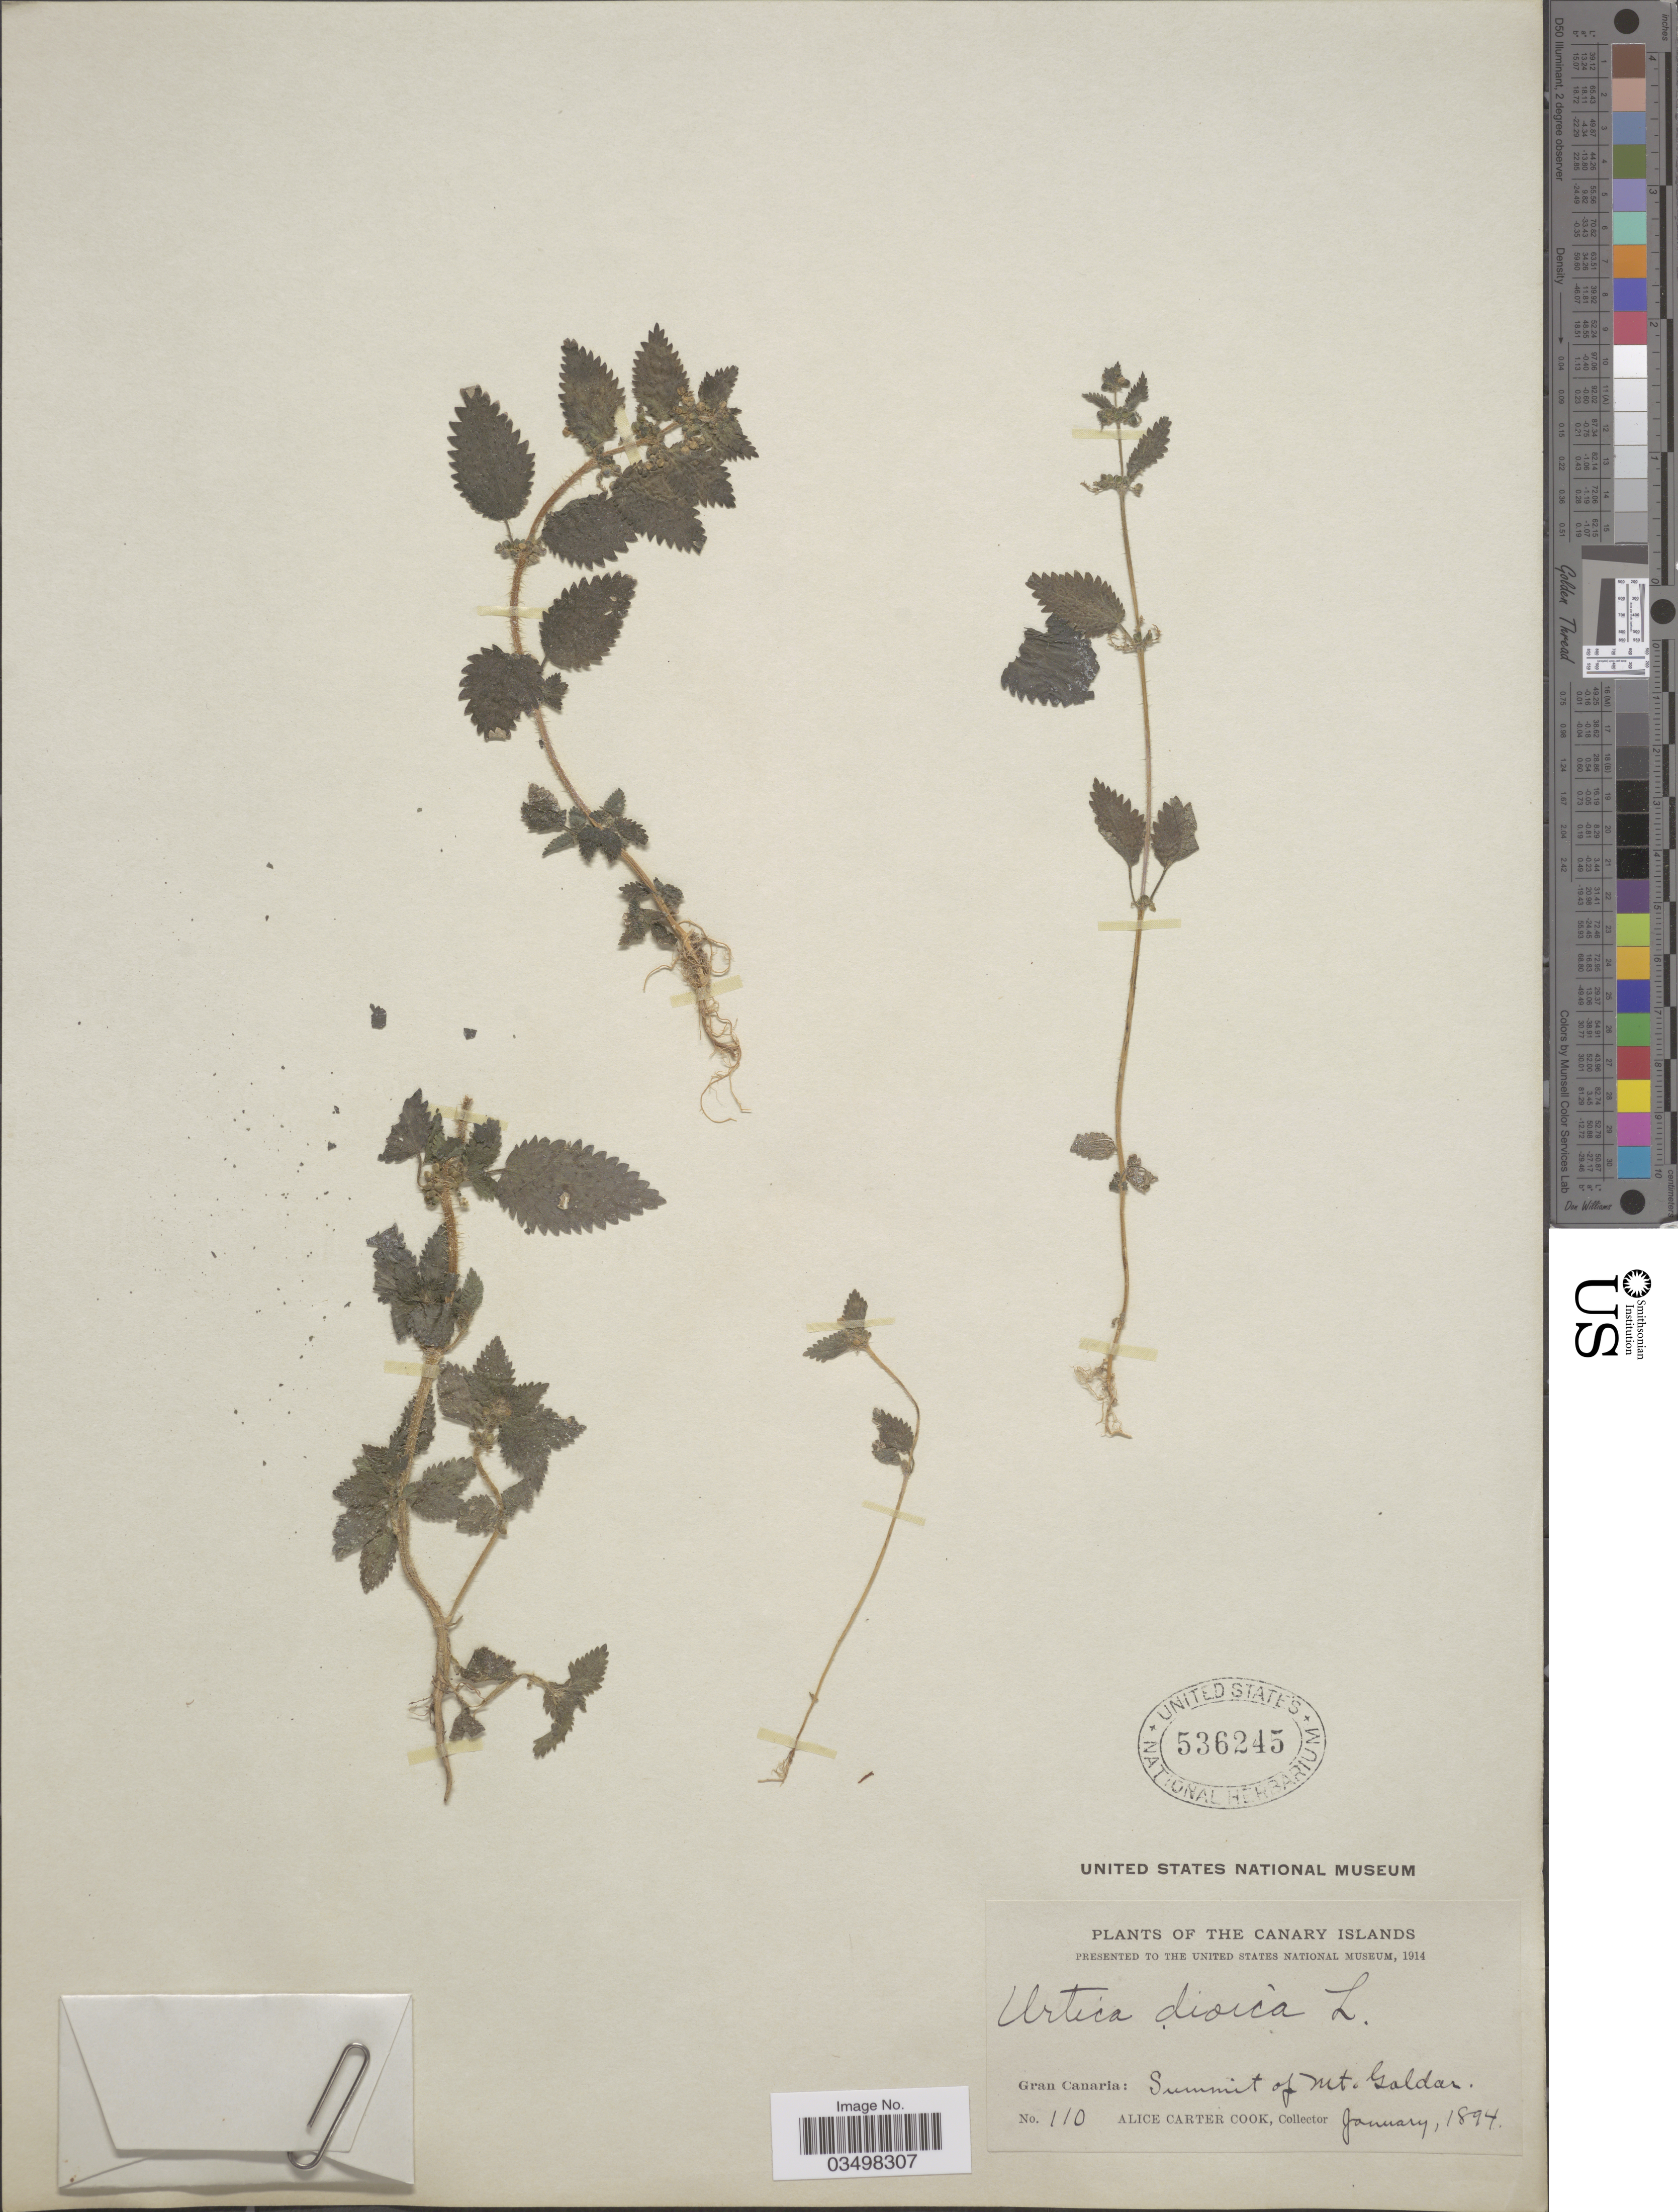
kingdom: Plantae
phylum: Tracheophyta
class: Magnoliopsida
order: Rosales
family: Urticaceae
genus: Urtica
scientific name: Urtica sp.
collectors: Alice C. Cook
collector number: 110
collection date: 1894-01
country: Spain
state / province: Canarias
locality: Canary Islands. Gran Canaria: Summit of Mt. Goldar.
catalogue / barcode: US 536245